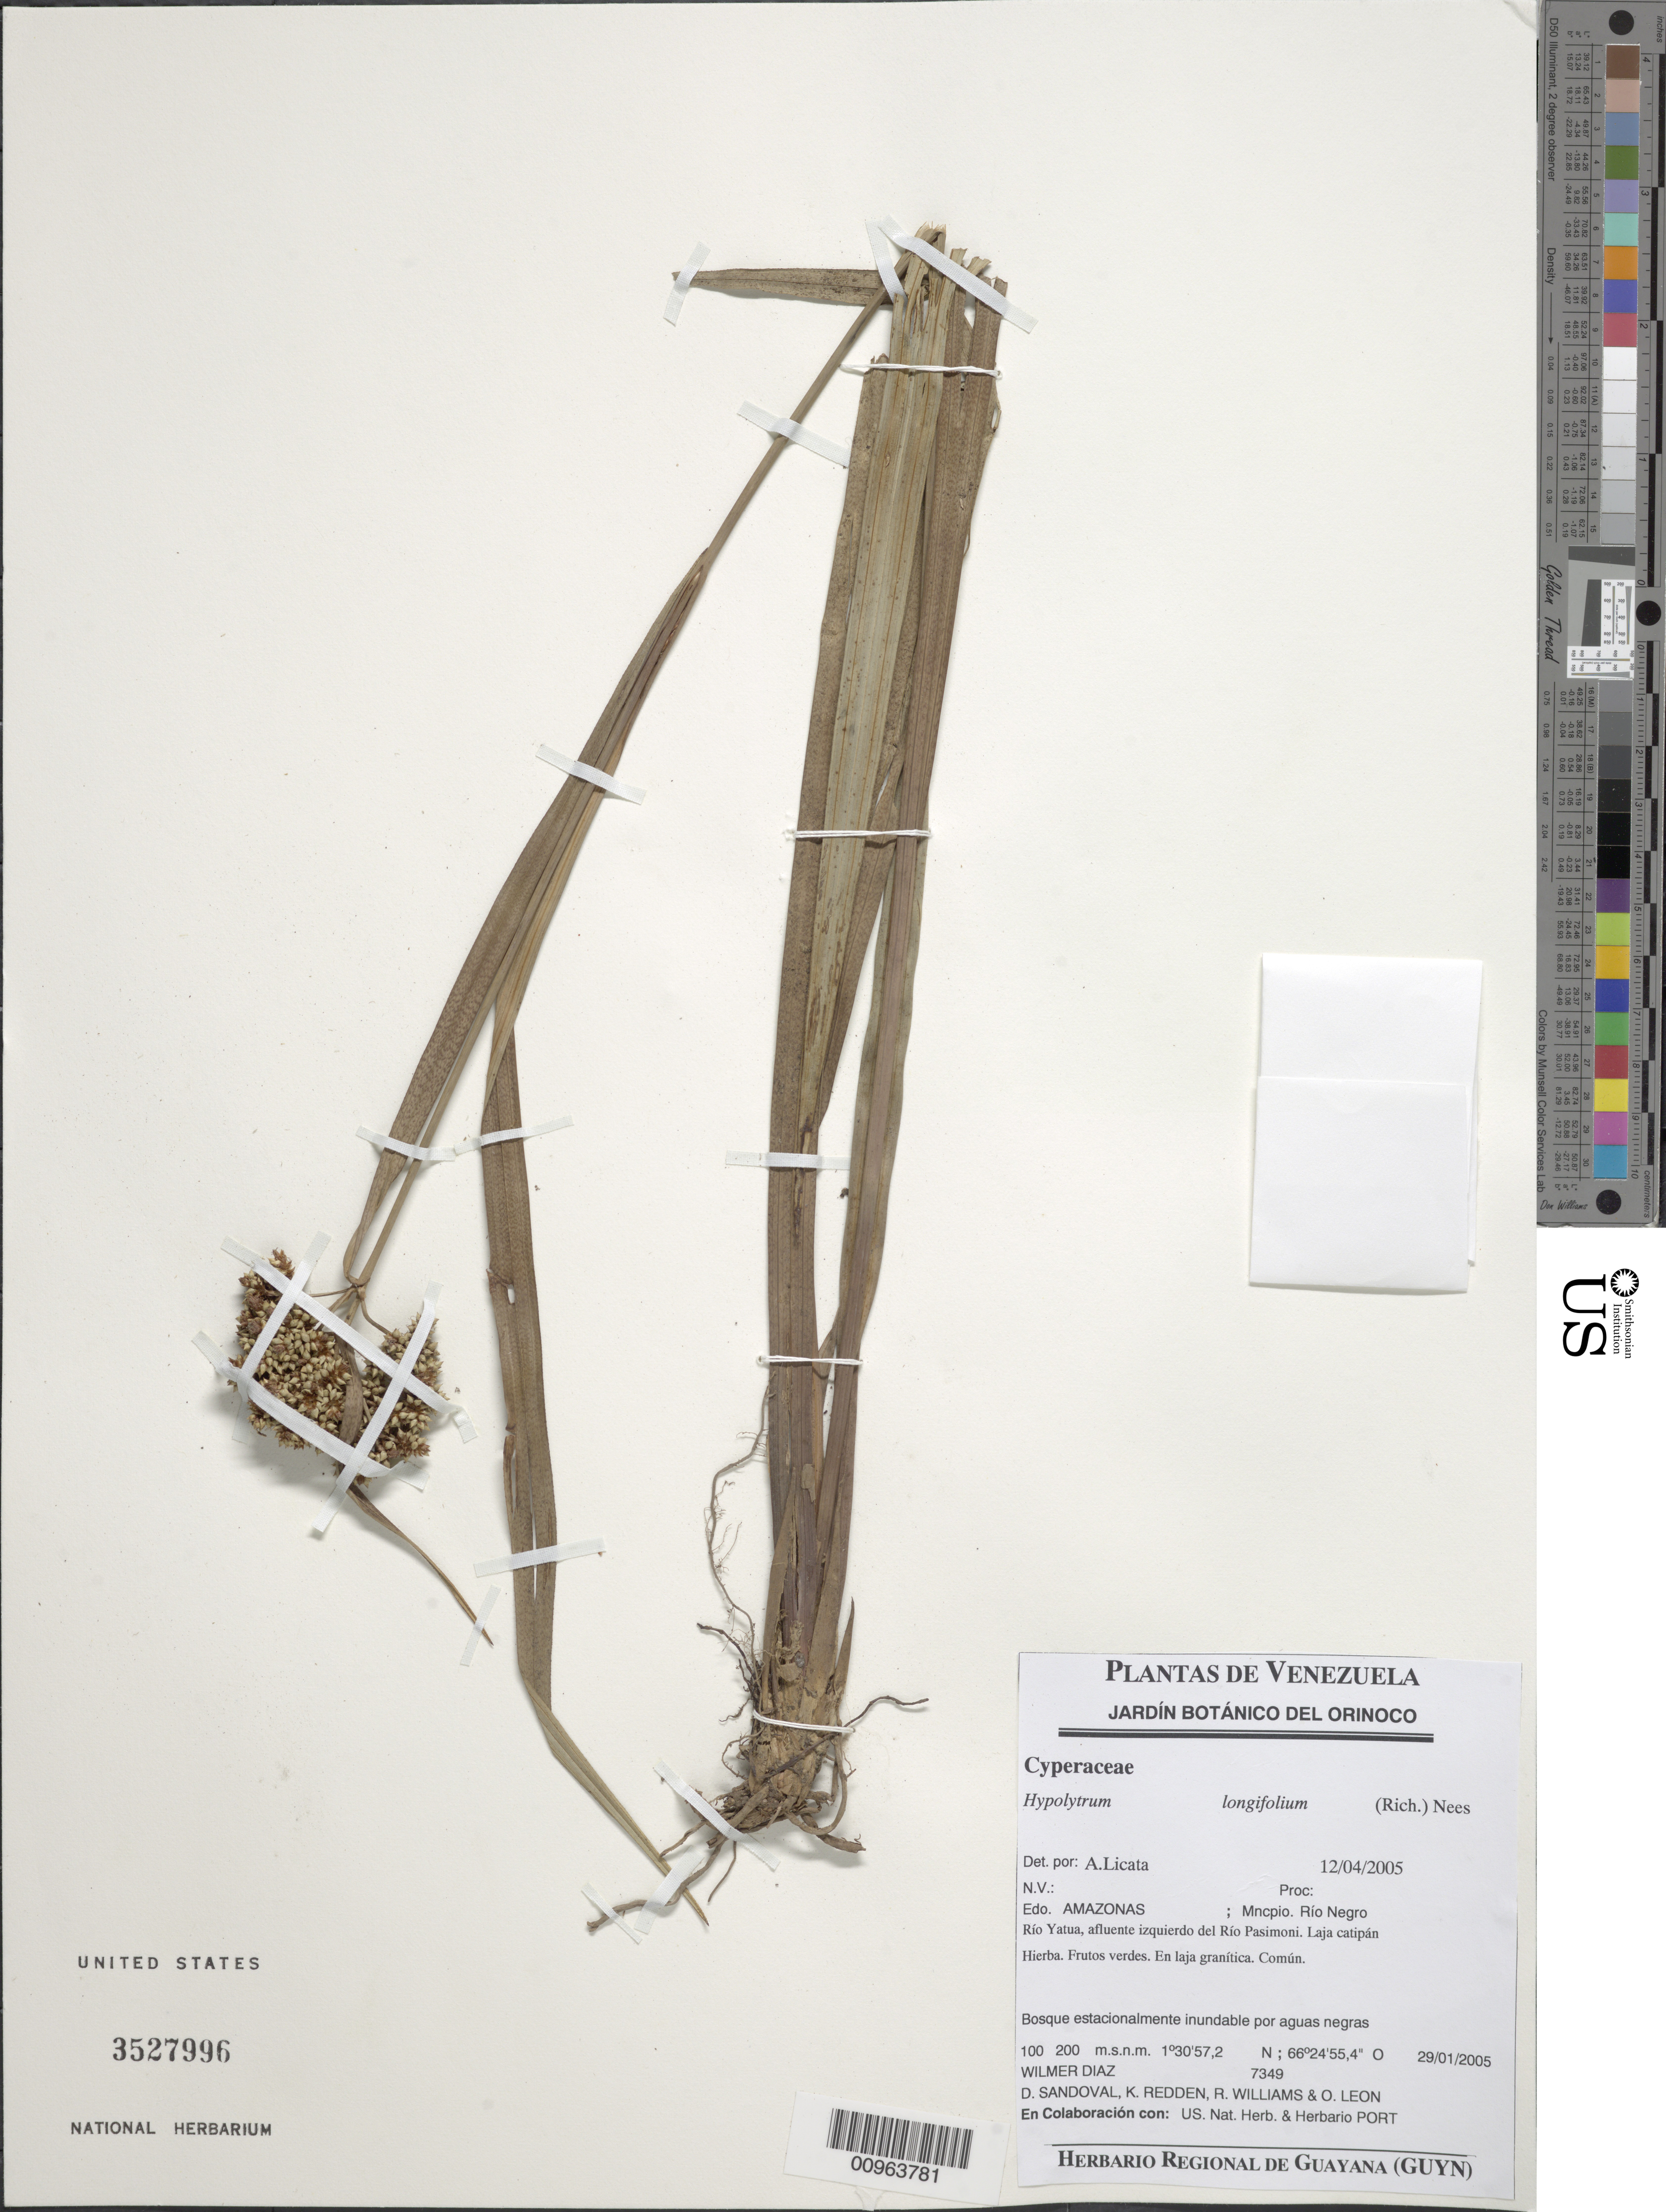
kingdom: Plantae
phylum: Tracheophyta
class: Liliopsida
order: Poales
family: Cyperaceae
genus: Hypolytrum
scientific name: Hypolytrum longifolium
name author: (Rich.) Nees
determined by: Licata, A., (PORT), Univ. Nac. Exp. de los Llanos Ezequiel Zamora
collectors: W. Díaz P., D. Sandoval, K. M. Redden, R. Williams & O. León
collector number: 7349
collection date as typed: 29-Jan-05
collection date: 2005-01-29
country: Venezuela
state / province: Amazonas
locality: Mun. Río Negro, Río Yatua, afluente del Río Pasimoni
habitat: Bosque estacionalmente inundable por aguas negras; laja catipán, laja granítica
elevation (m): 100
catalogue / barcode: US 3527996